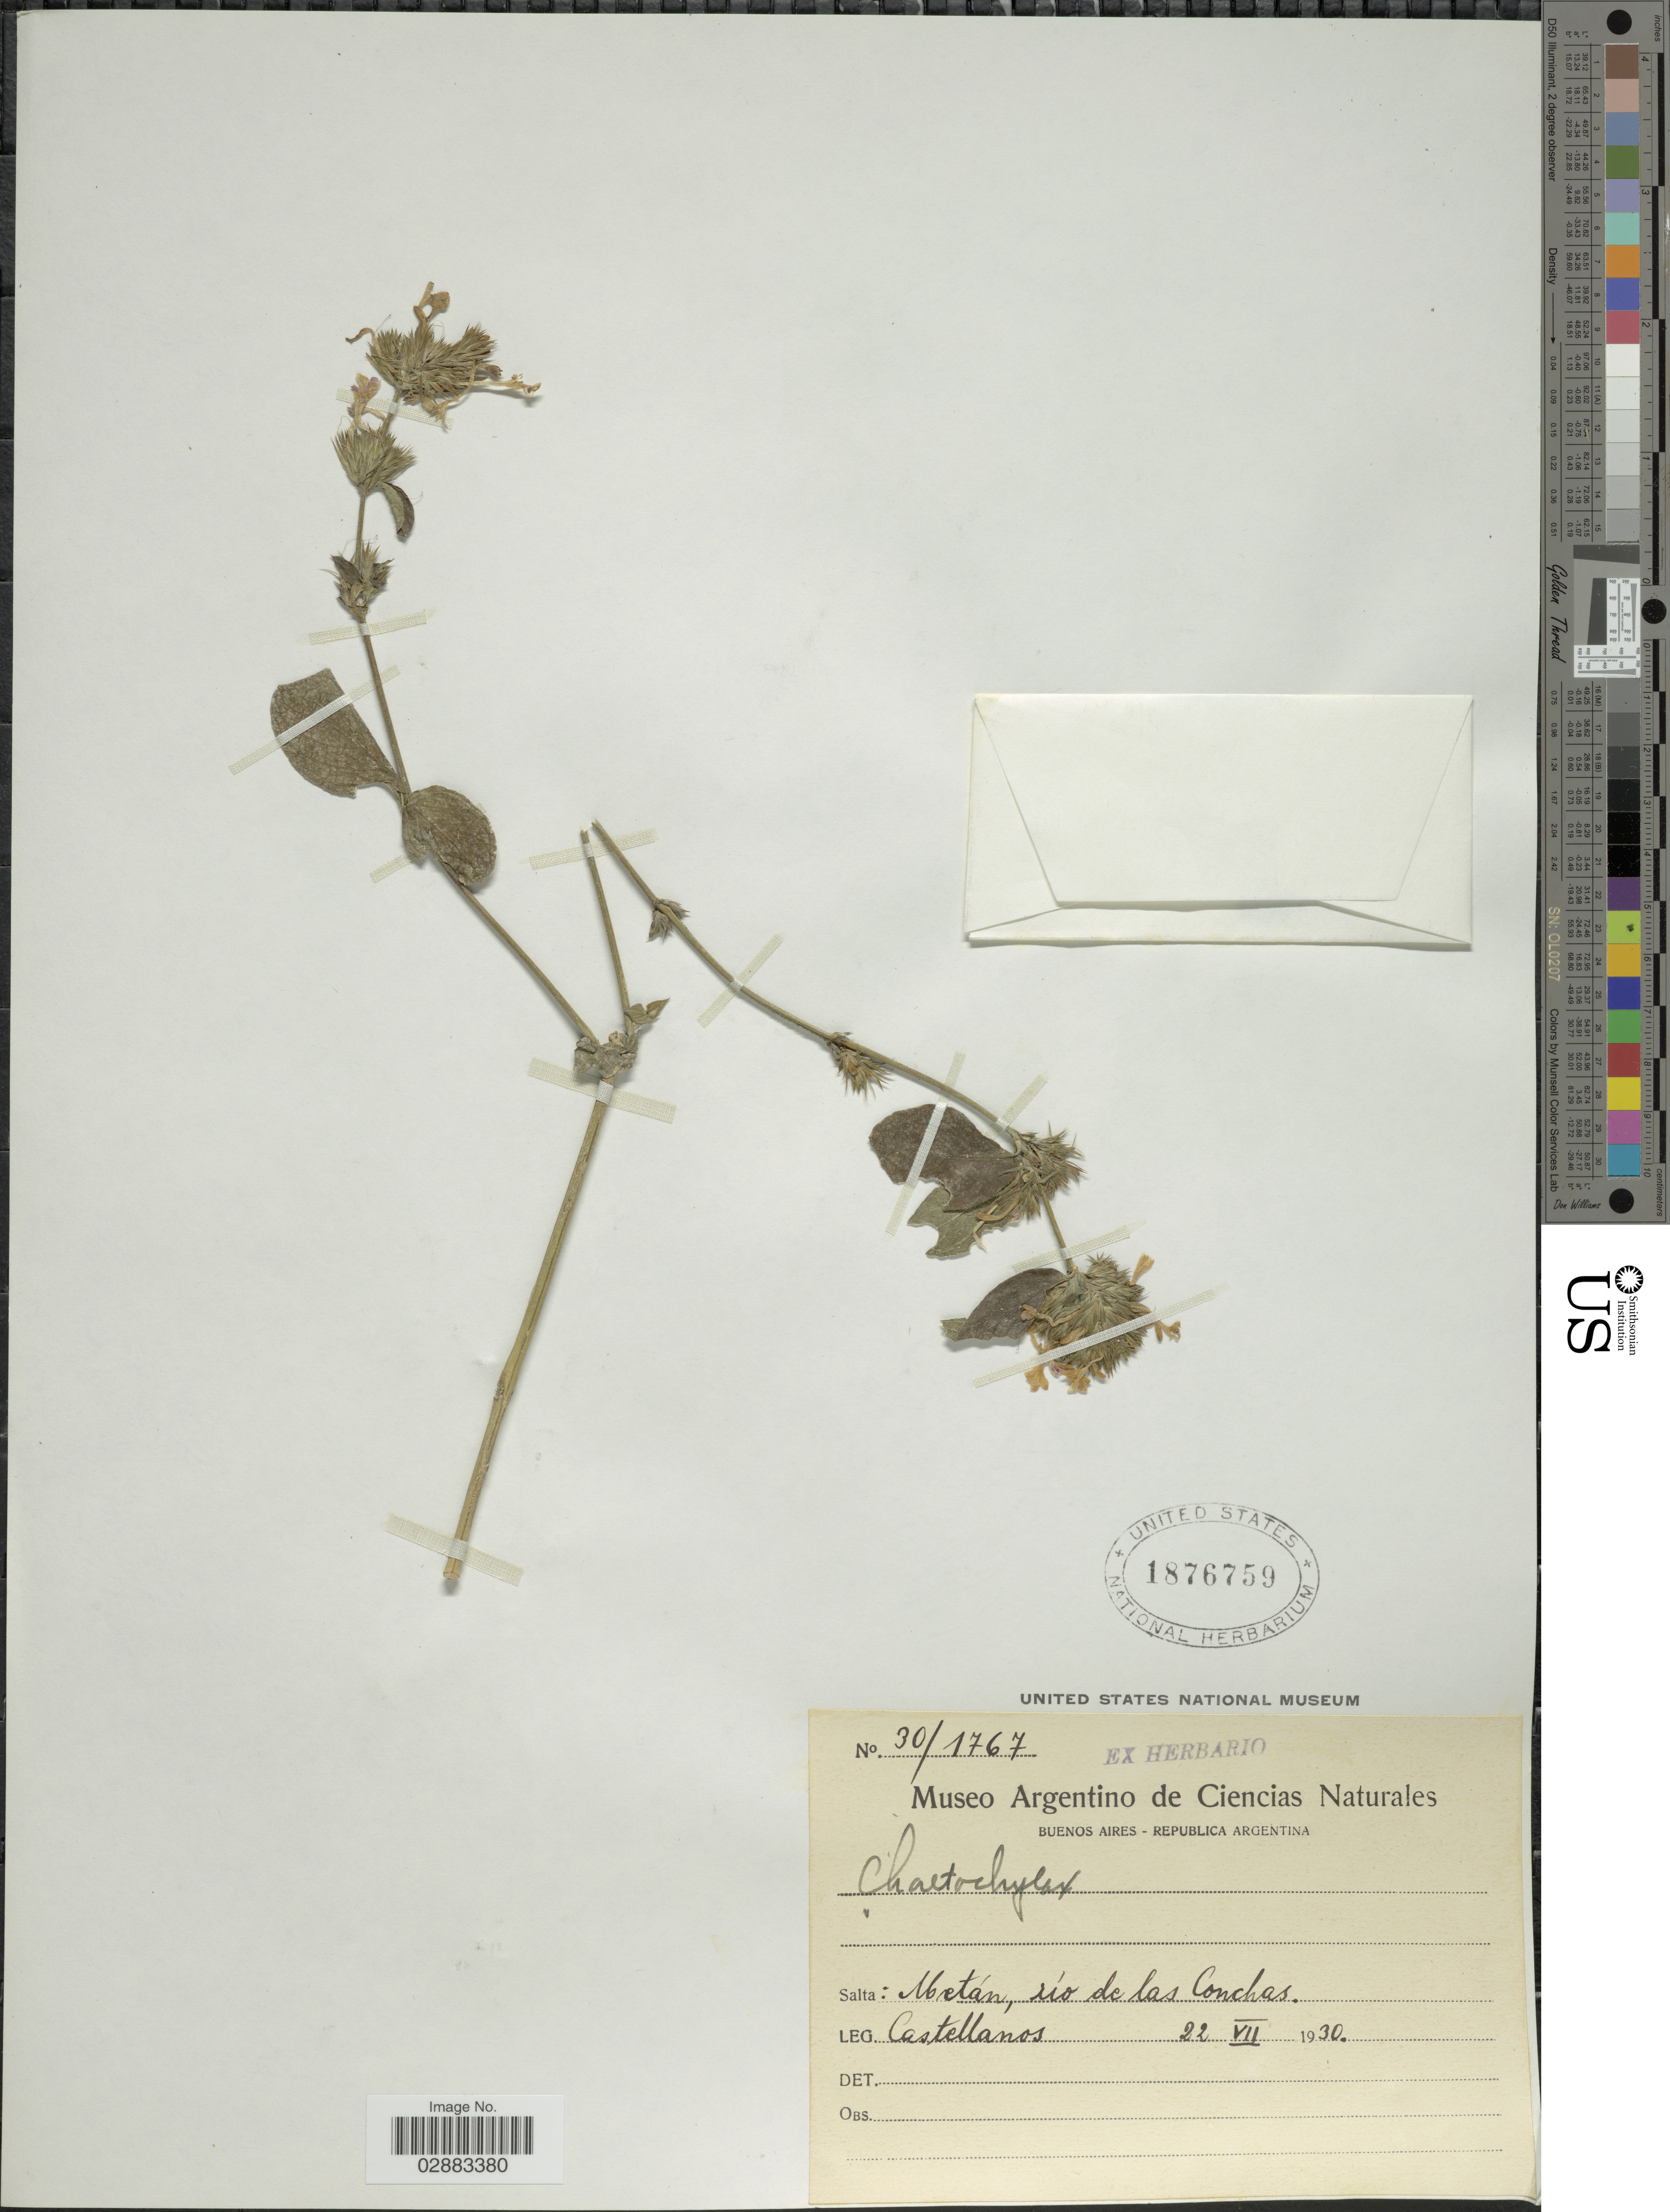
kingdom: Plantae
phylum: Tracheophyta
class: Magnoliopsida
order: Lamiales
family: Acanthaceae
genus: Justicia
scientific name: Justicia goudotii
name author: V.A.W. Graham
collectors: -- Castellanos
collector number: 30/1767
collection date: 1930-07-22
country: Argentina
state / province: Salta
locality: Metán, río de las Conchas.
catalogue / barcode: US 1876759